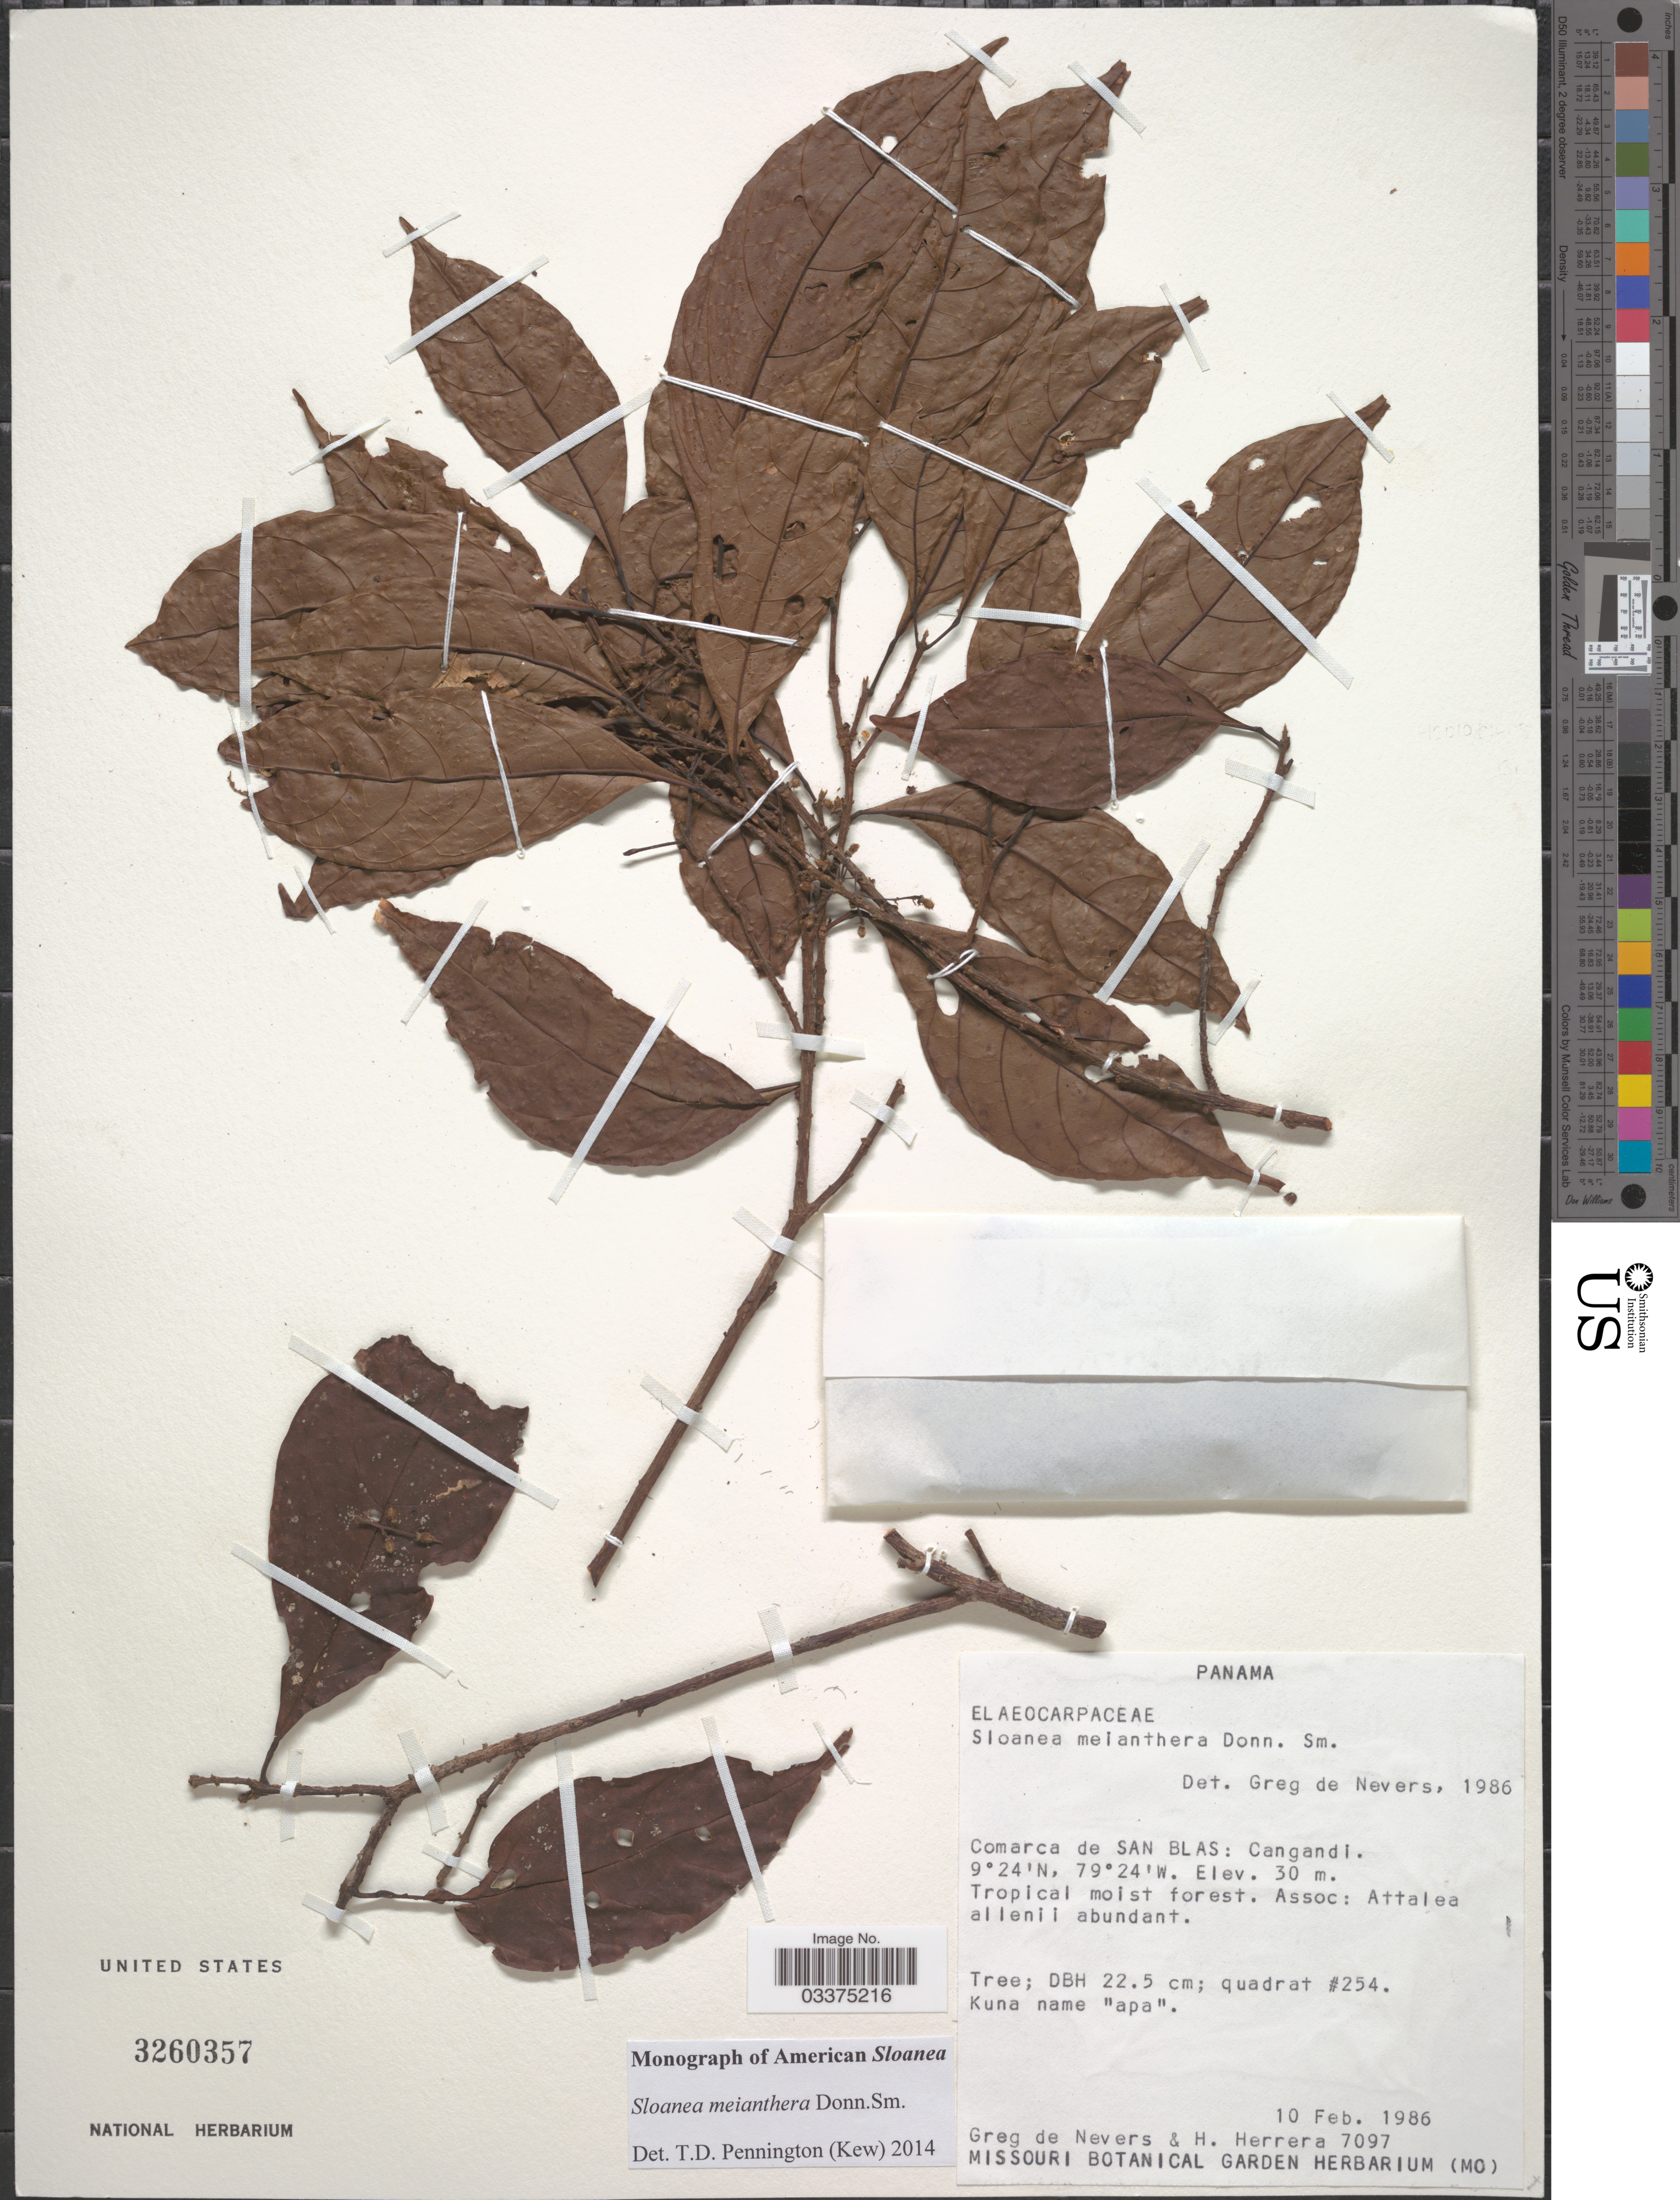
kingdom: Plantae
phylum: Tracheophyta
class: Magnoliopsida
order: Oxalidales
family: Elaeocarpaceae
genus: Sloanea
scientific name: Sloanea meianthera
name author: Donn. Sm.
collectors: G. Nevers & H. Herrera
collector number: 7097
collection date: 1986-02-10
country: Panama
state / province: Kuna Yala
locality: Comarca de San Blas: Cangandi.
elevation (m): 30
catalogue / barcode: US 3260357